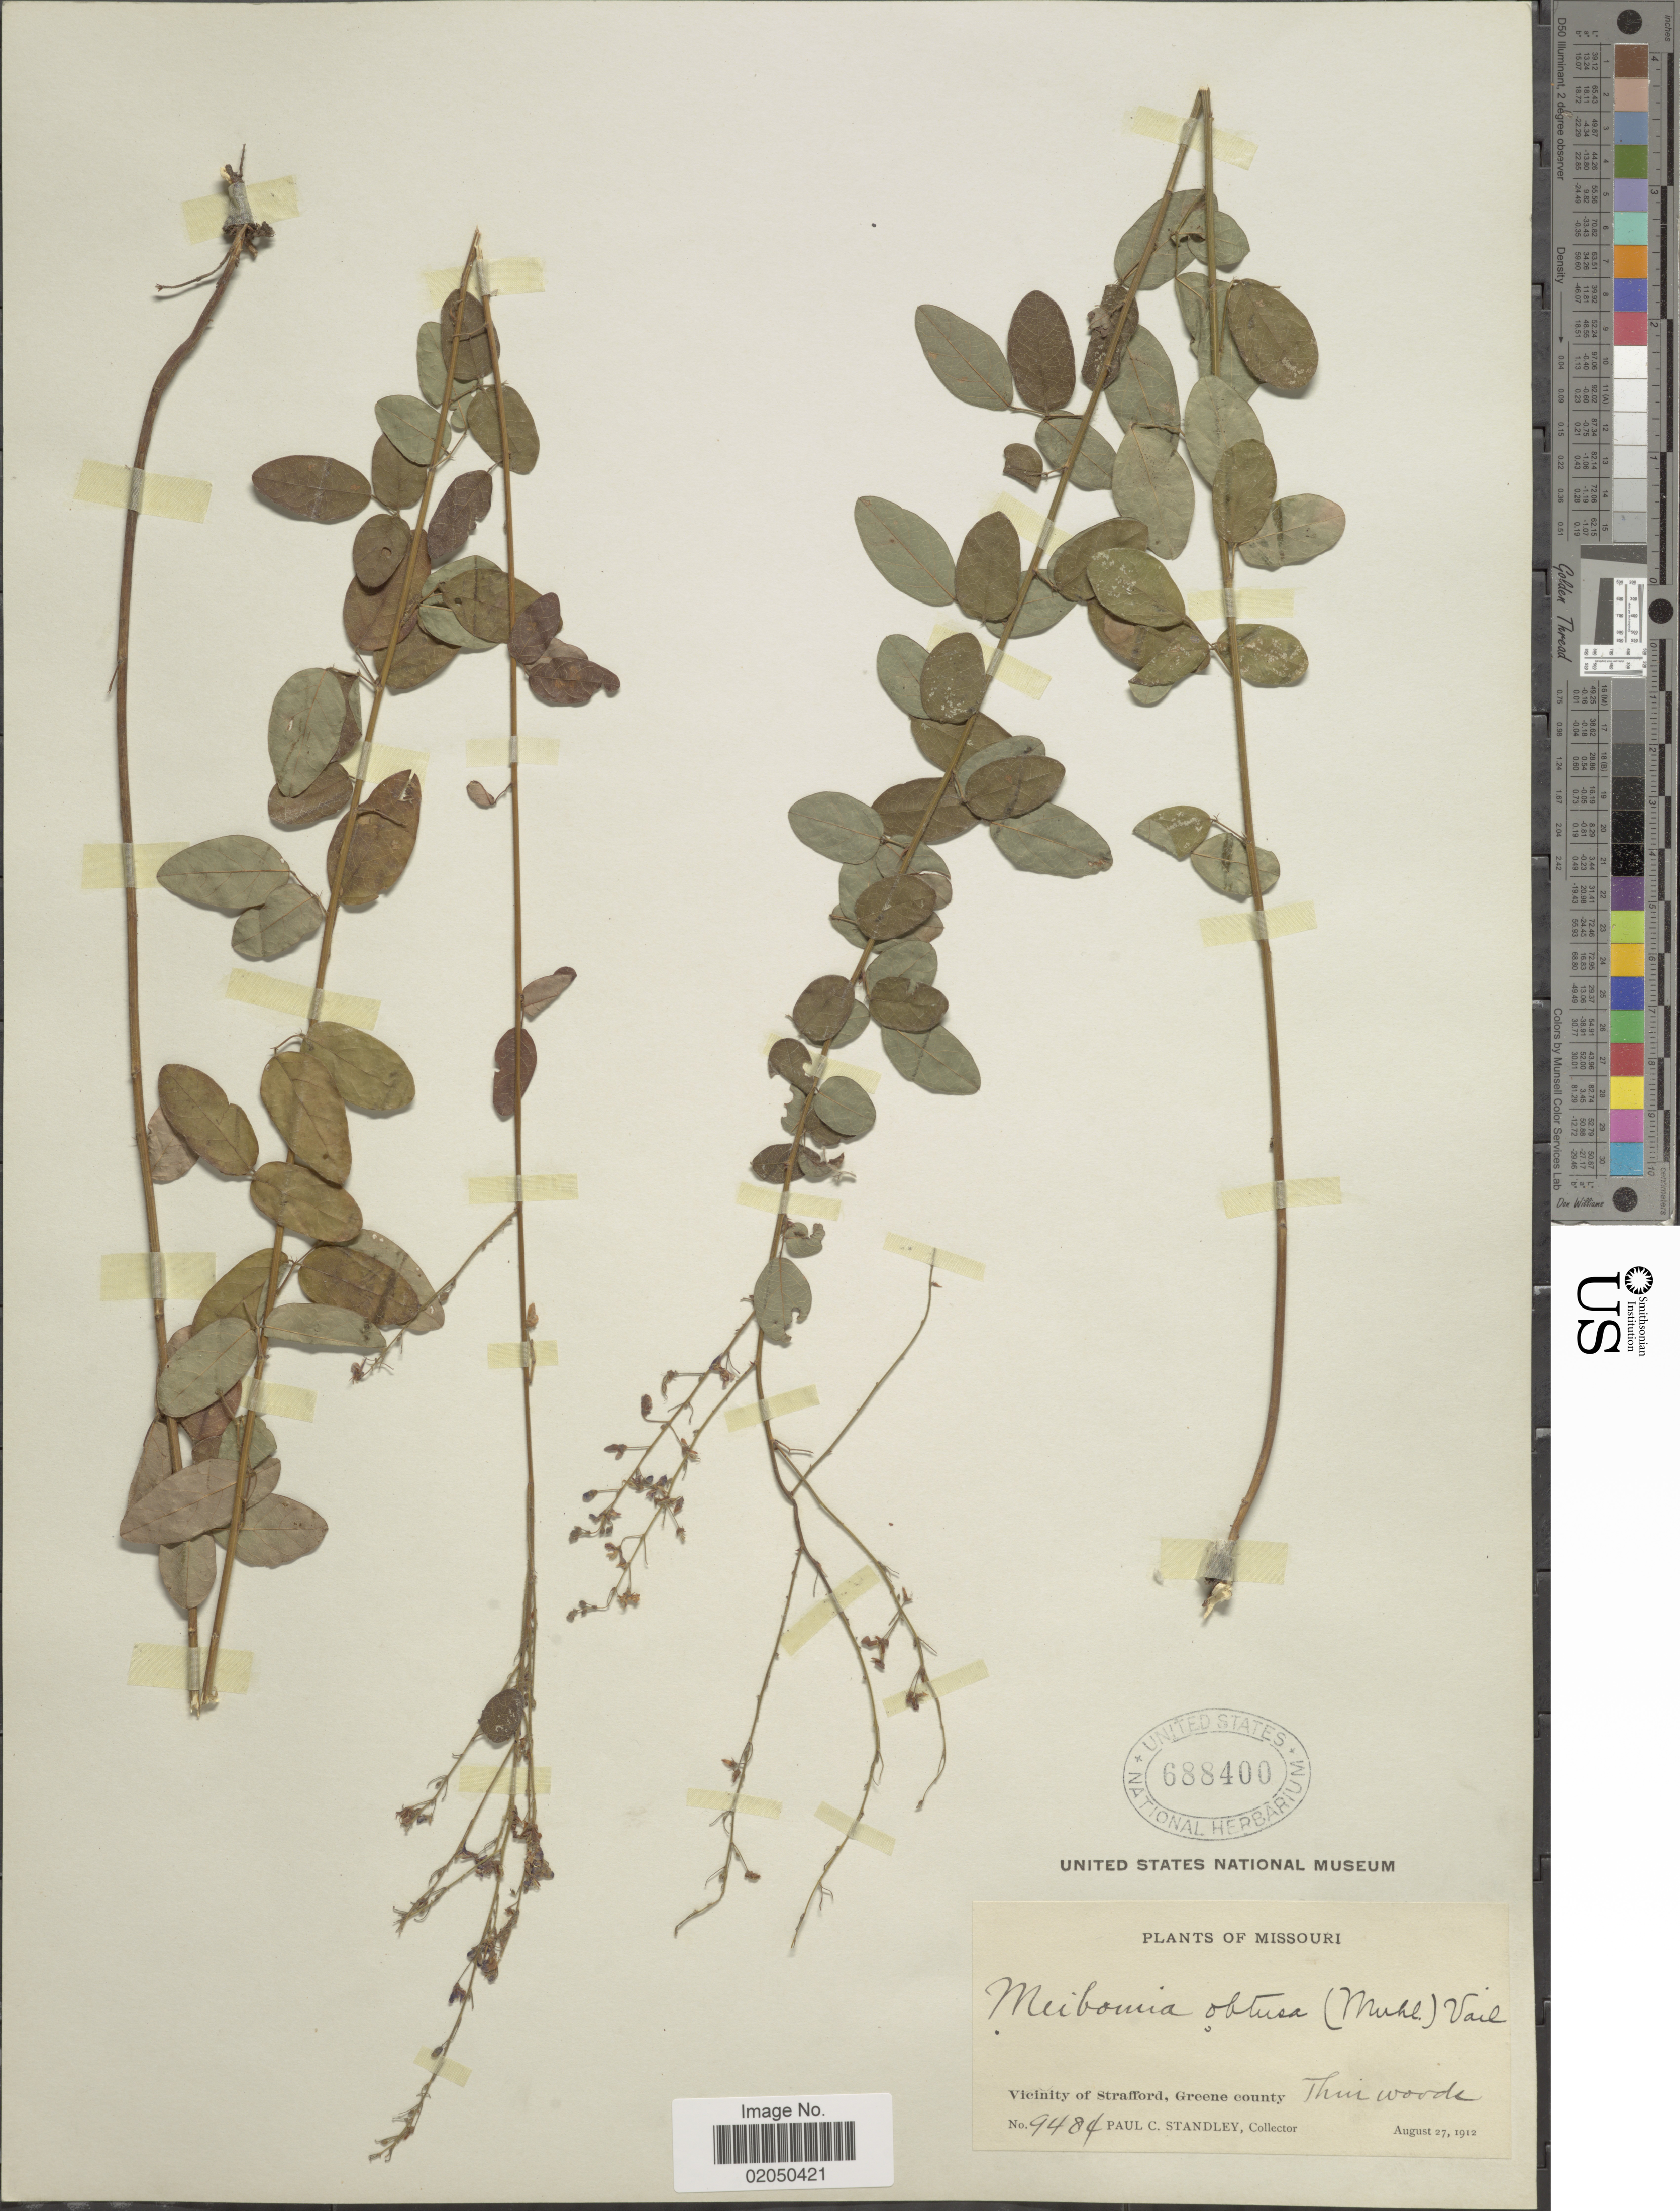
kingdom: Plantae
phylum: Tracheophyta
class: Magnoliopsida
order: Fabales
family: Fabaceae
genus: Desmodium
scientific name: Desmodium ciliare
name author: (Muhl. ex Willd.) DC.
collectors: P. C. Standley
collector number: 9484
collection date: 1912-08-27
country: United States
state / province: Missouri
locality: Vicinity of Strafford, Greene County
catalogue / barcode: US 688400